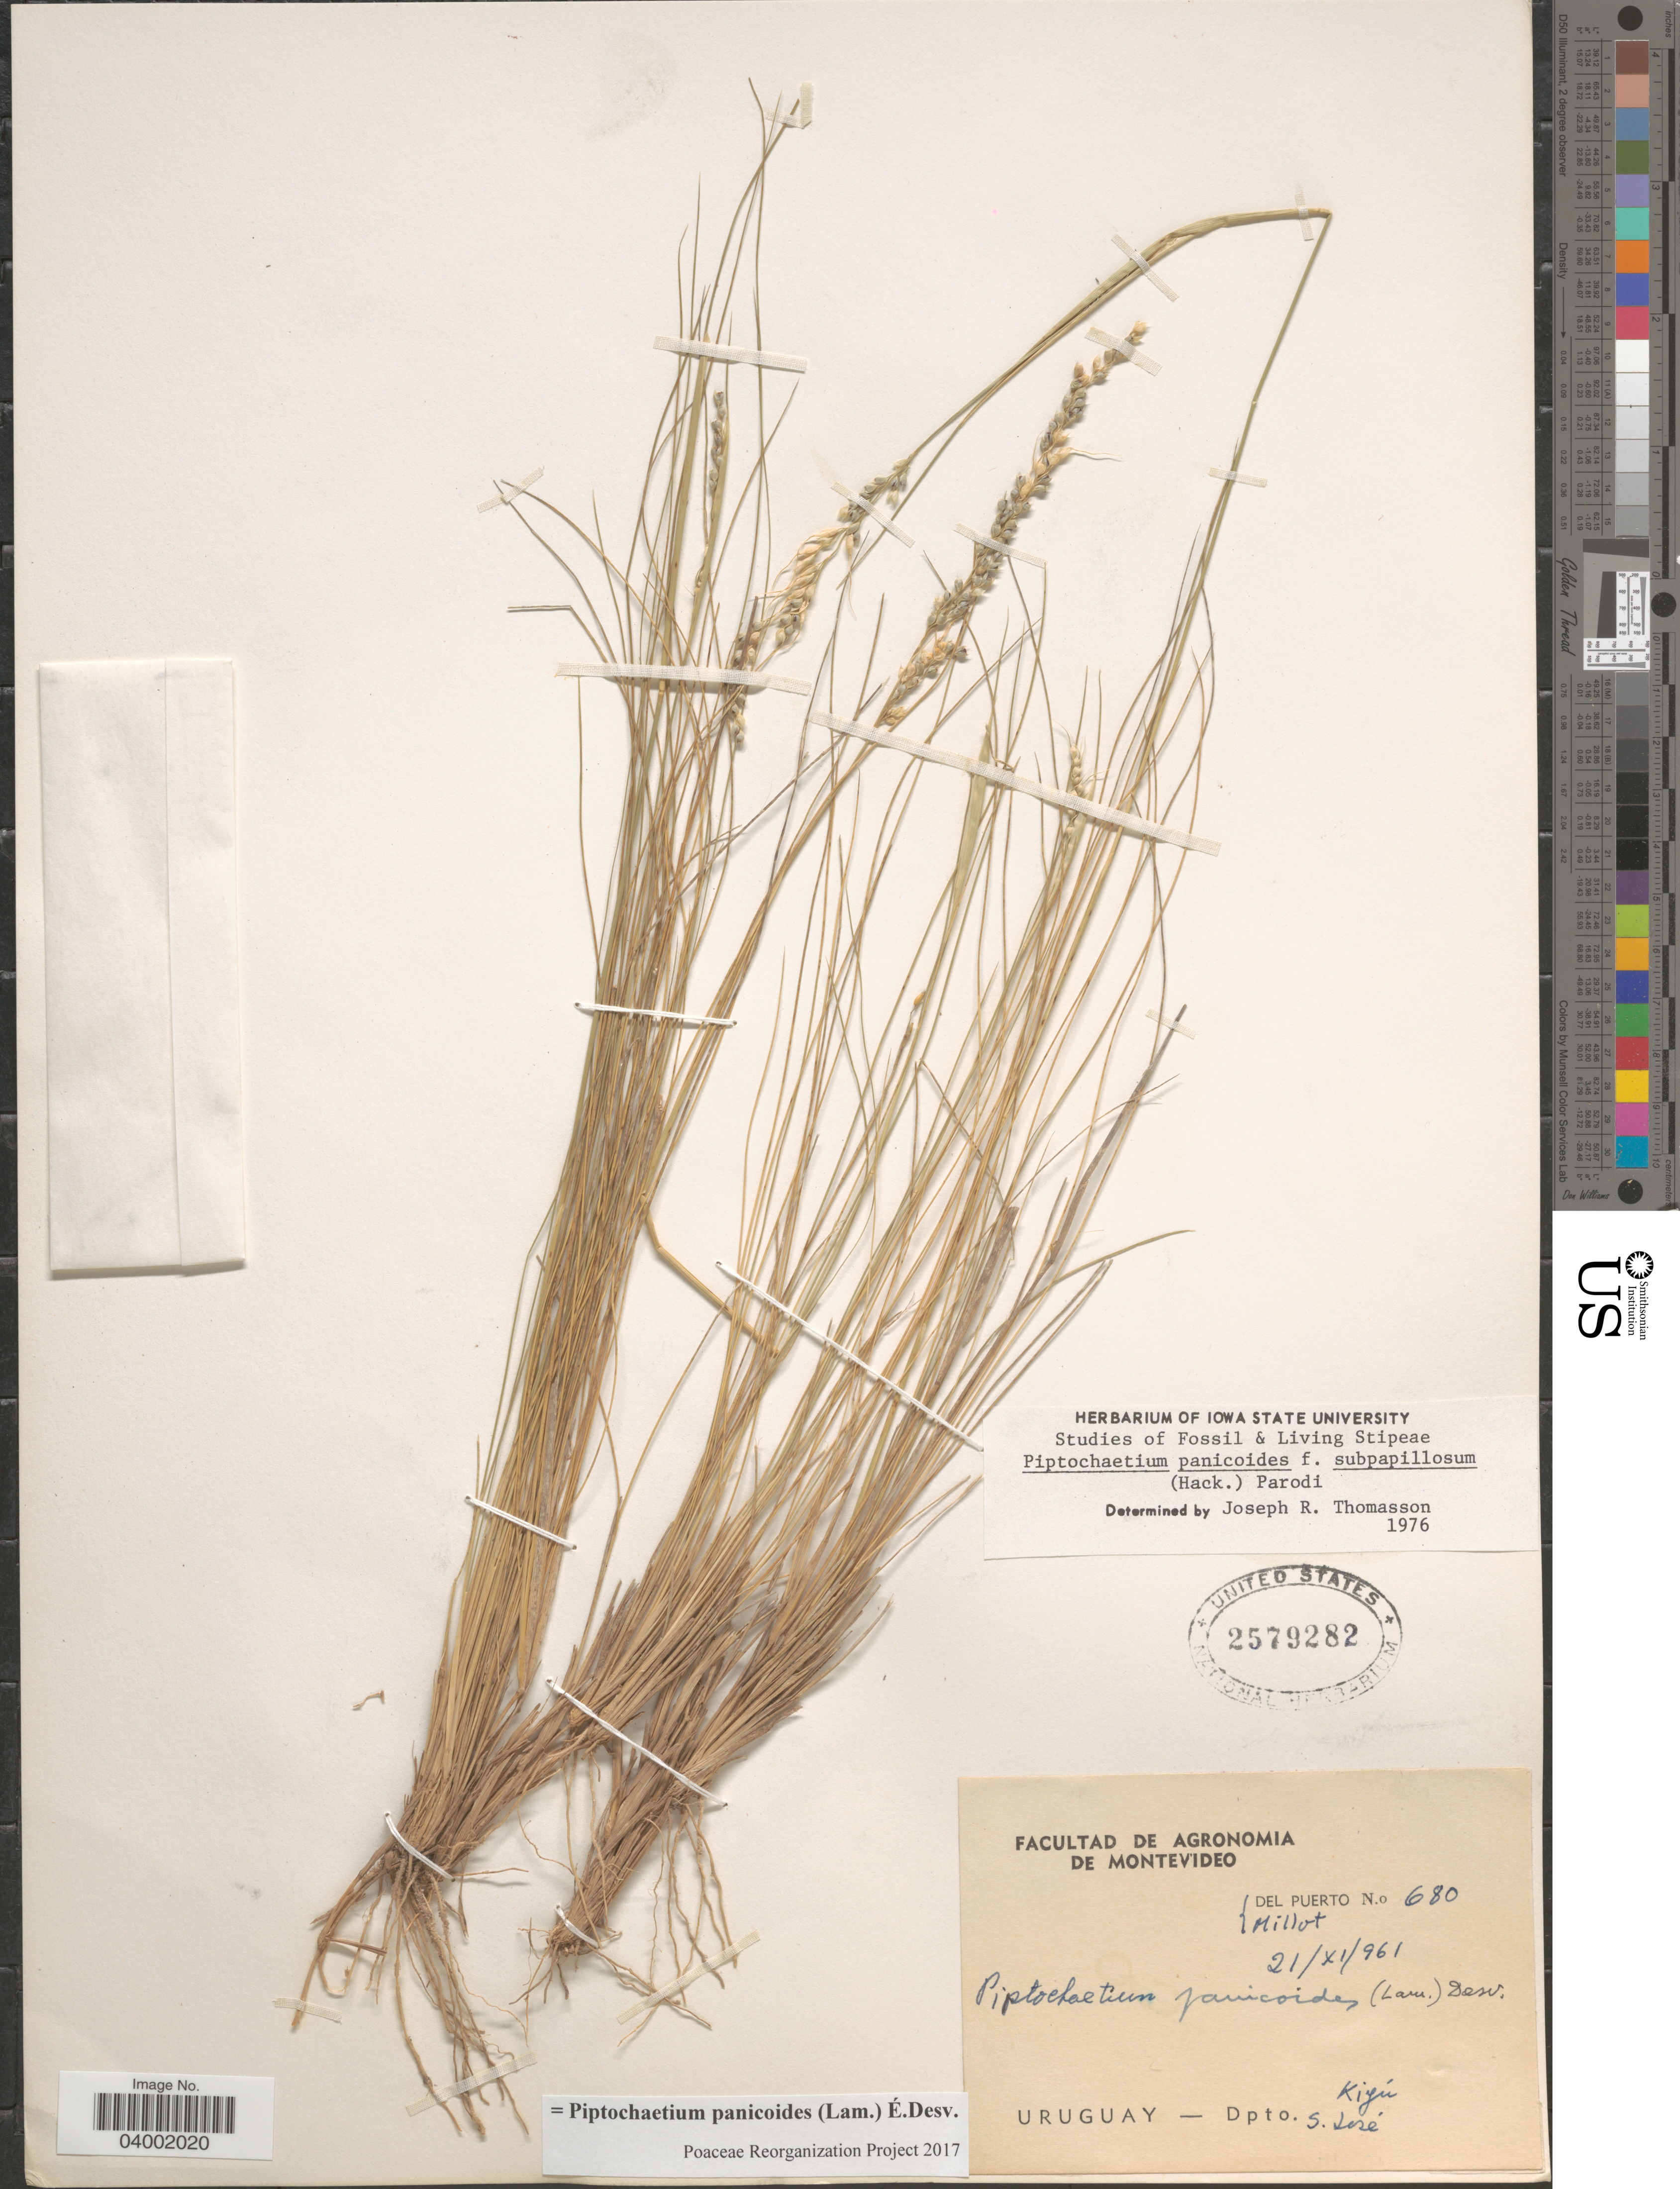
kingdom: Plantae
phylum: Tracheophyta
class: Liliopsida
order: Poales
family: Poaceae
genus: Piptochaetium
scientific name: Piptochaetium panicoides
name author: (Lam.) É. Desv.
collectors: Del Puerto & -. Millot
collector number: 680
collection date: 1961-11-21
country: Uruguay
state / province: San Jose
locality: Dpto. S. José. Kigú.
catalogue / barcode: US 2579282